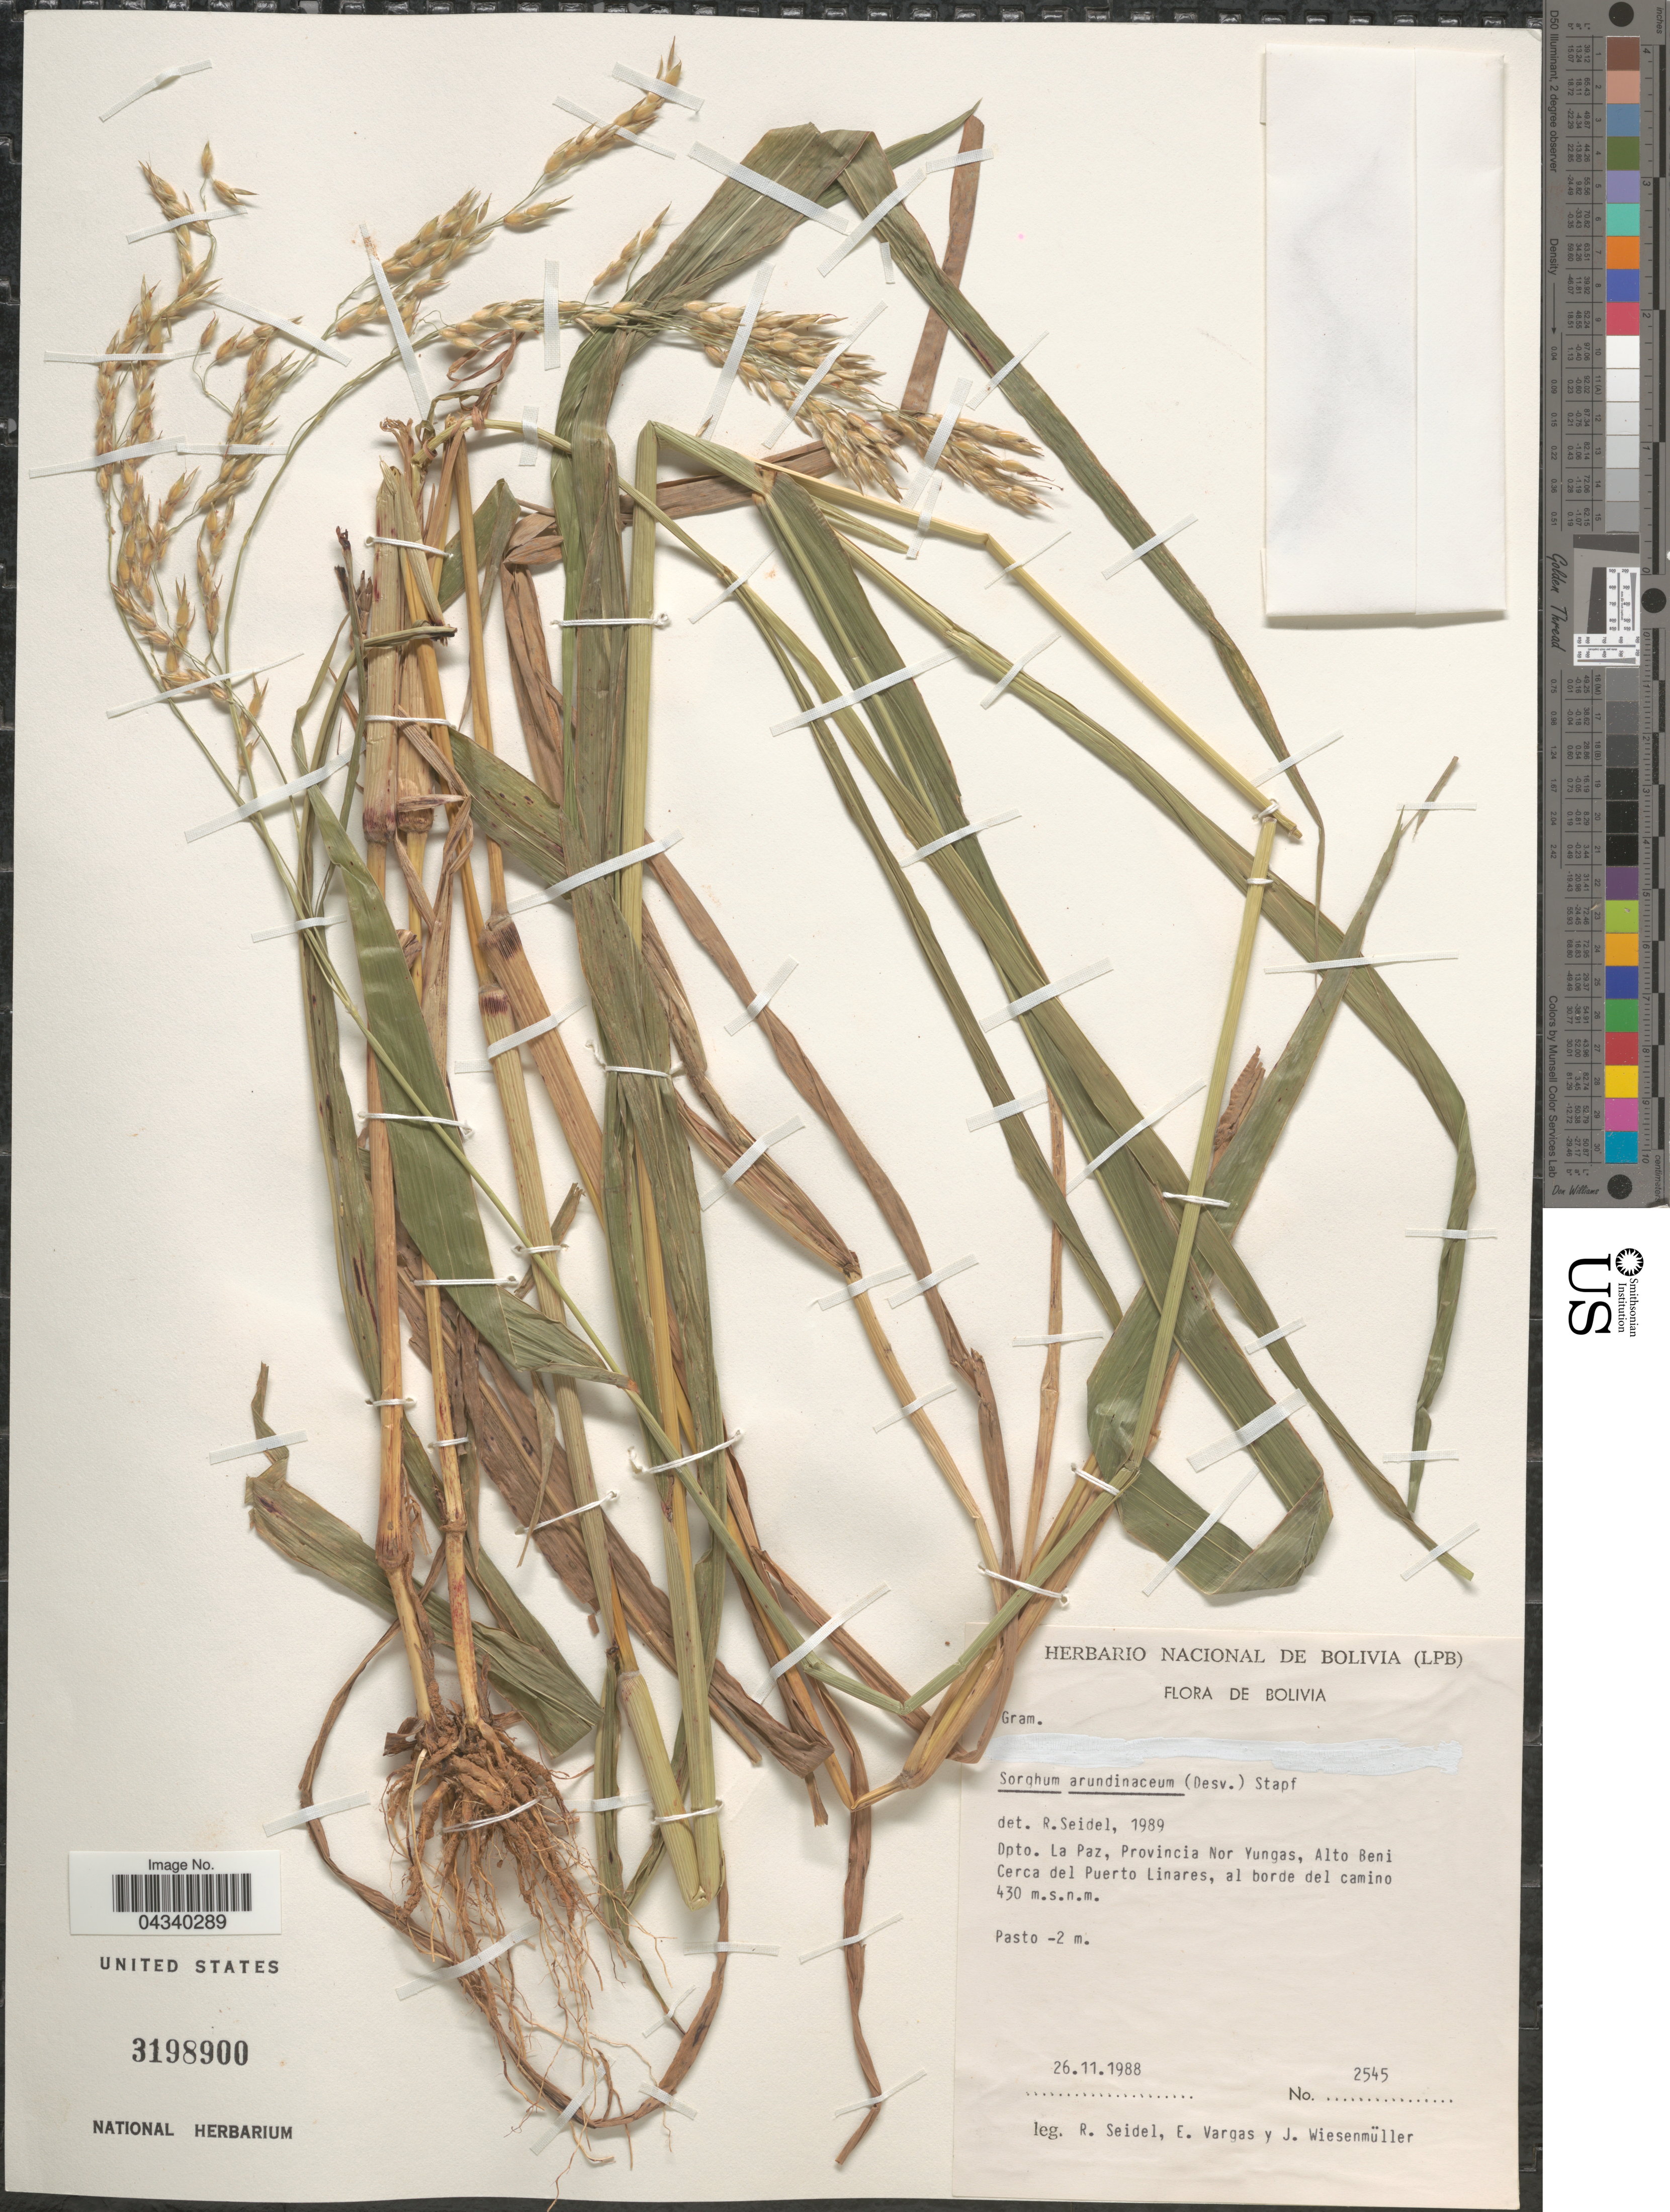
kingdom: Plantae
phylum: Tracheophyta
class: Liliopsida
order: Poales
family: Poaceae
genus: Sorghum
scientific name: Sorghum arundinaceum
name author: (Desv.) Stapf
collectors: R. Seidel, E. Vargas & J. Wiesenmüller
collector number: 2545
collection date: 1988-11-26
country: Bolivia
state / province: La Paz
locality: Dpto. La Paz, Provincia Nor Yungas, Alto Beni. Cerca del Puerto Linares, al borde del camino.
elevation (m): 430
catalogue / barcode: US 3198900